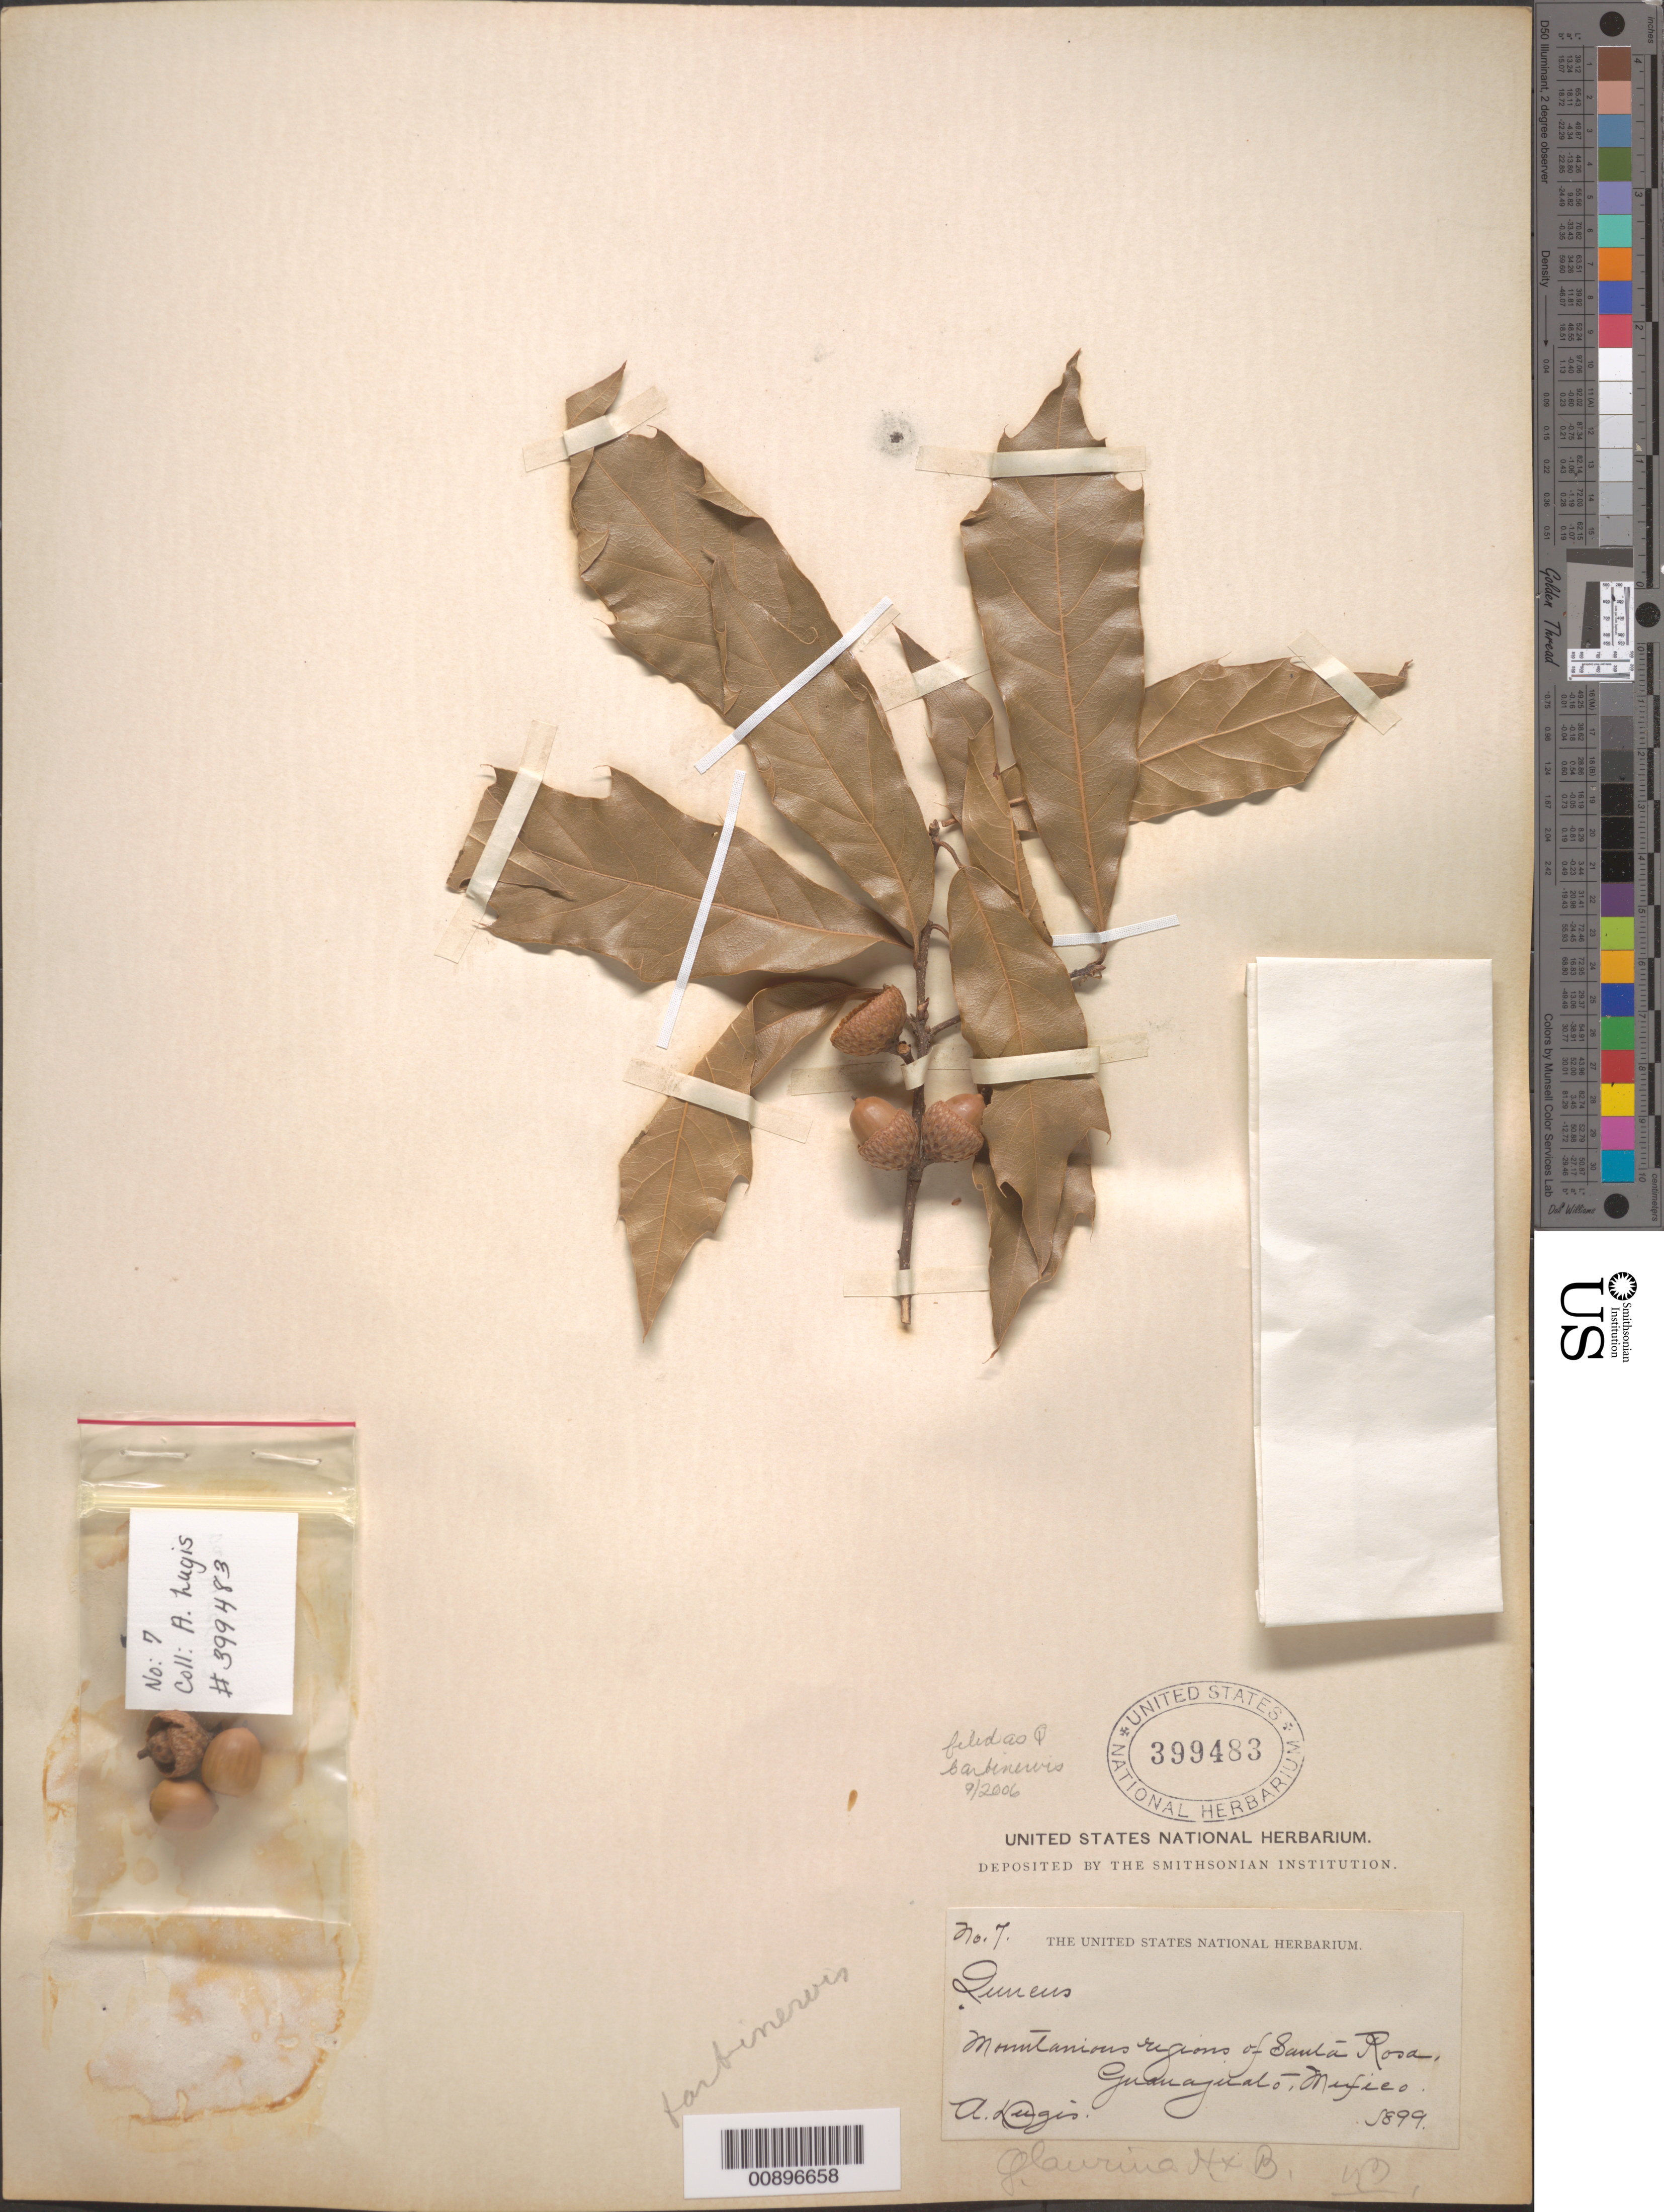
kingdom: Plantae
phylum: Tracheophyta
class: Magnoliopsida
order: Fagales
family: Fagaceae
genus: Quercus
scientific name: Quercus barbinervis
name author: Benth.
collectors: A. Dugès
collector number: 7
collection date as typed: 1899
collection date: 1899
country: Mexico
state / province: Guanajuato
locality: Santa Rosa, Guanajuato.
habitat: Mountanious regions.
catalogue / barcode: US 399483